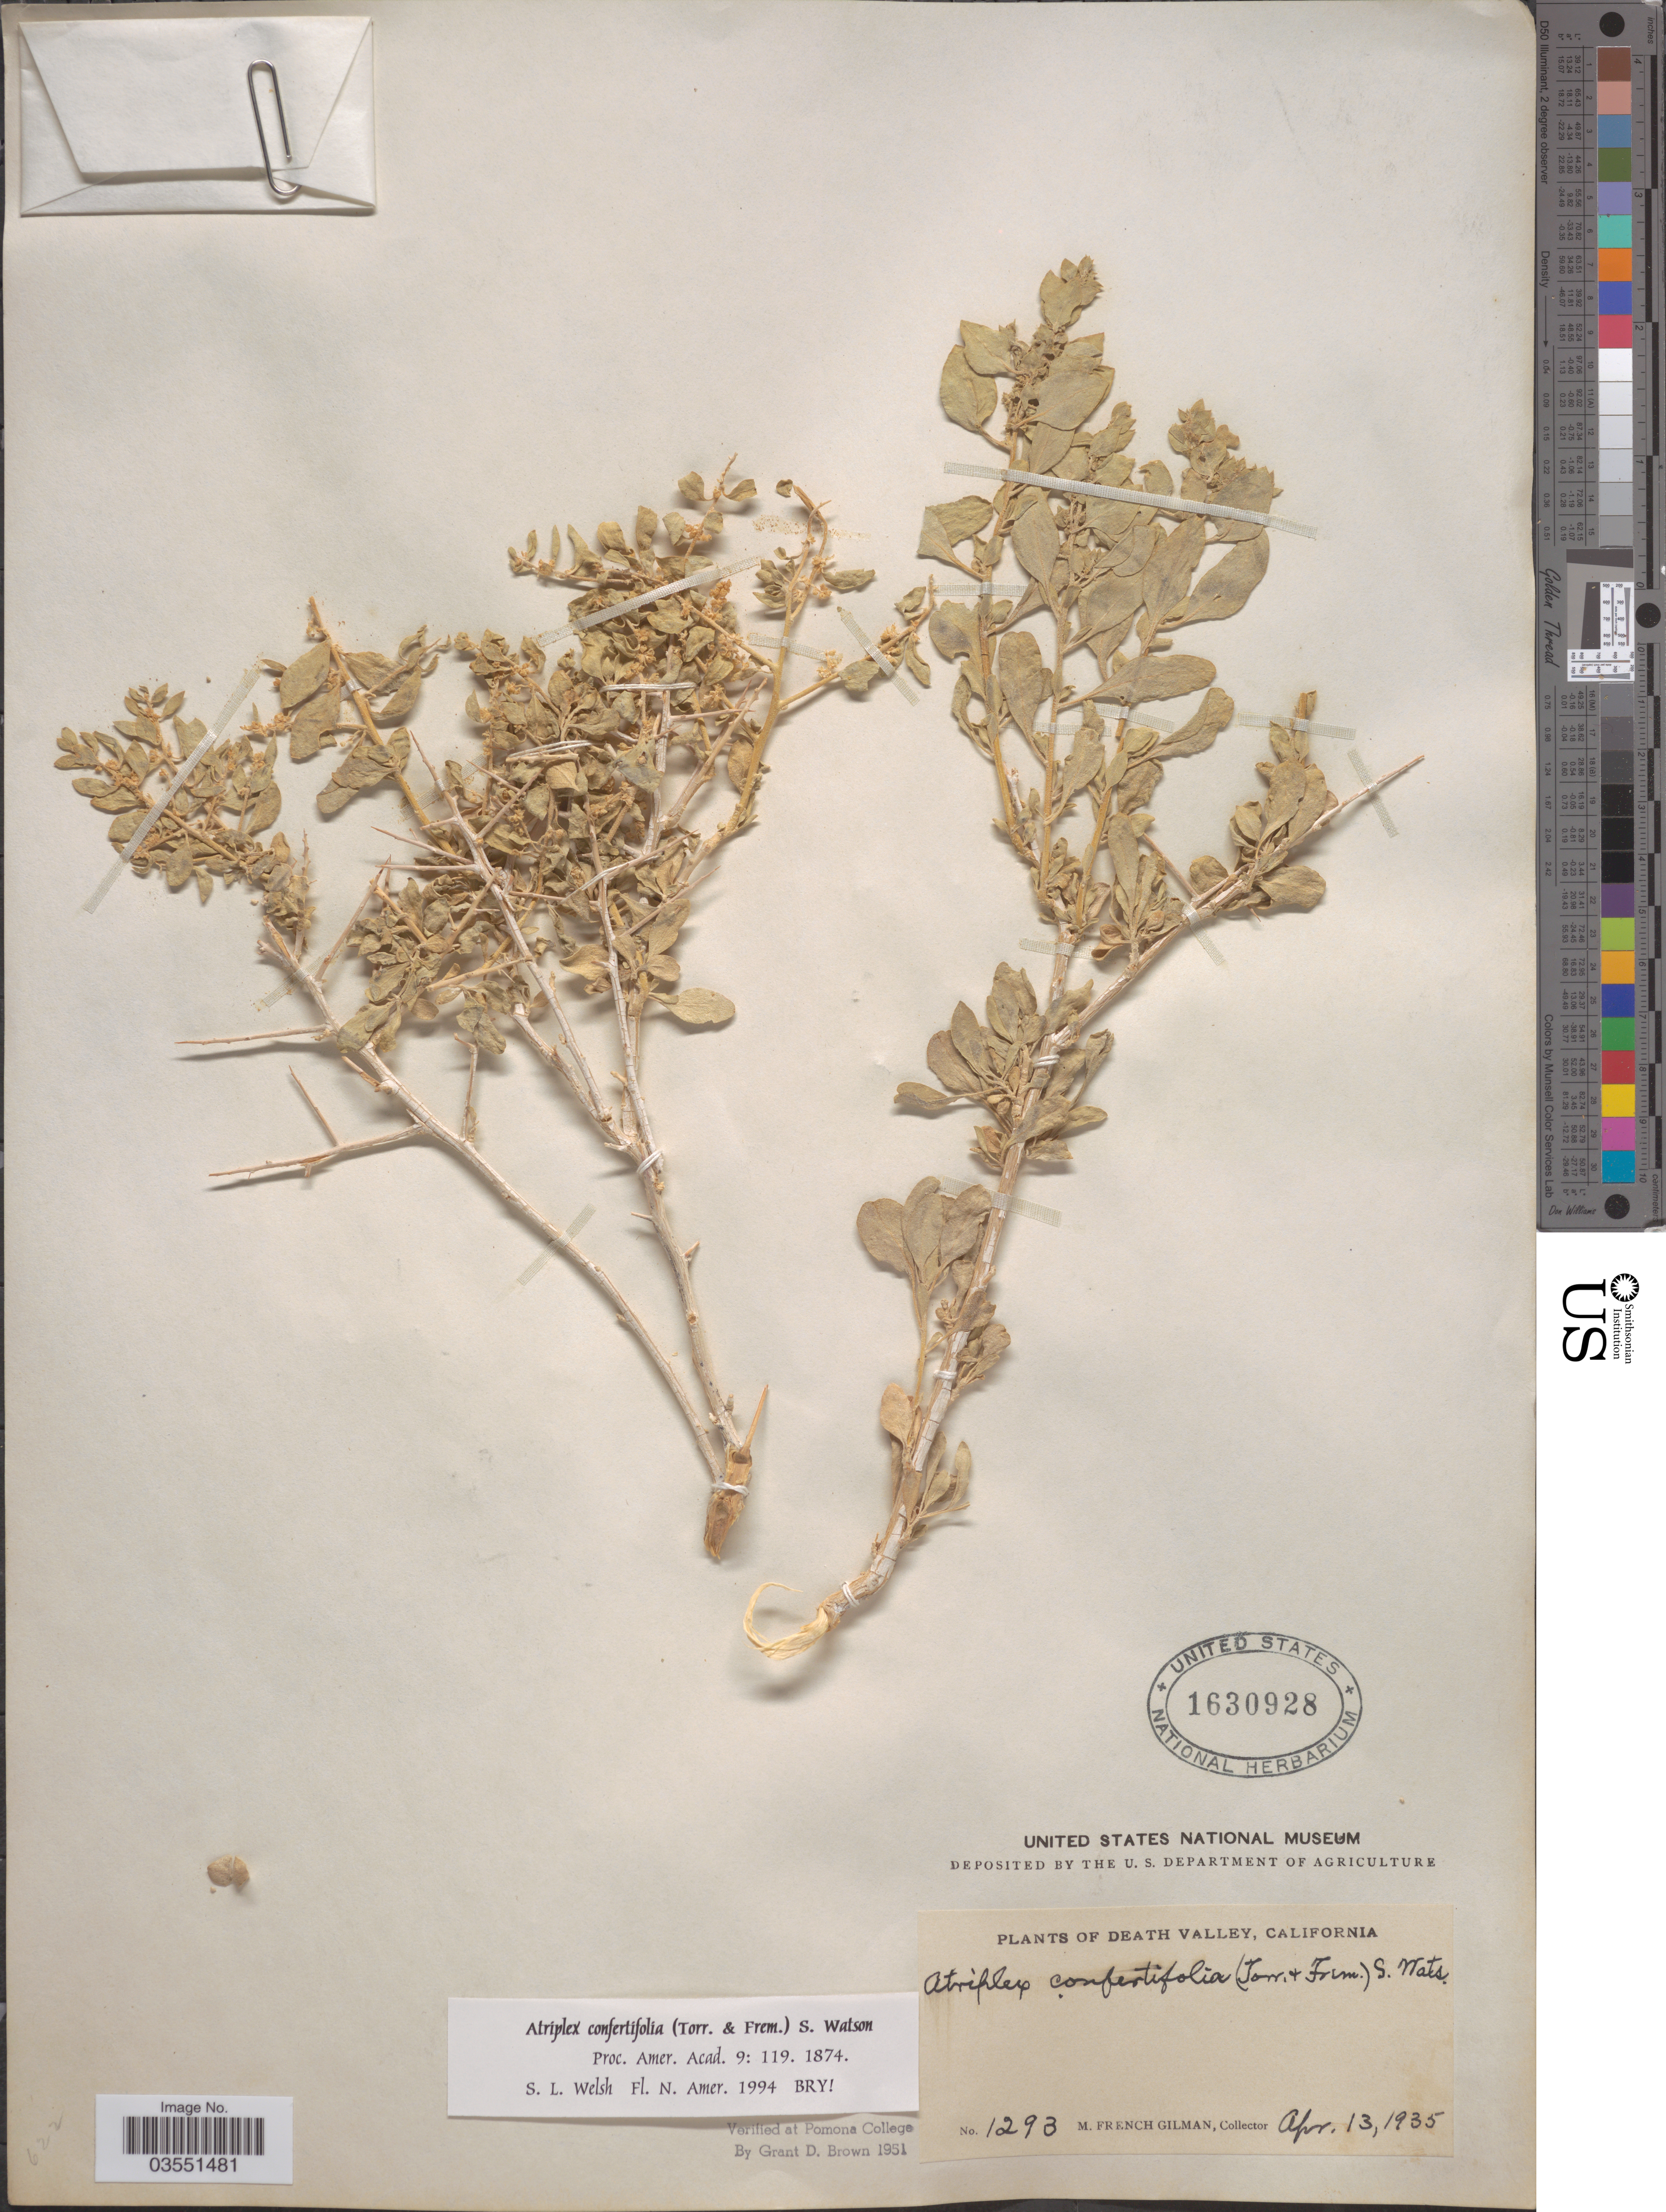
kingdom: Plantae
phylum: Tracheophyta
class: Magnoliopsida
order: Caryophyllales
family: Amaranthaceae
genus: Atriplex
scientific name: Atriplex confertifolia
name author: (Torr. & Frém.) S. Watson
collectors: M. F. Gilman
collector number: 1293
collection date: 1935-04-13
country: United States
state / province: California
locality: Death Valley.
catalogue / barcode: US 1630928